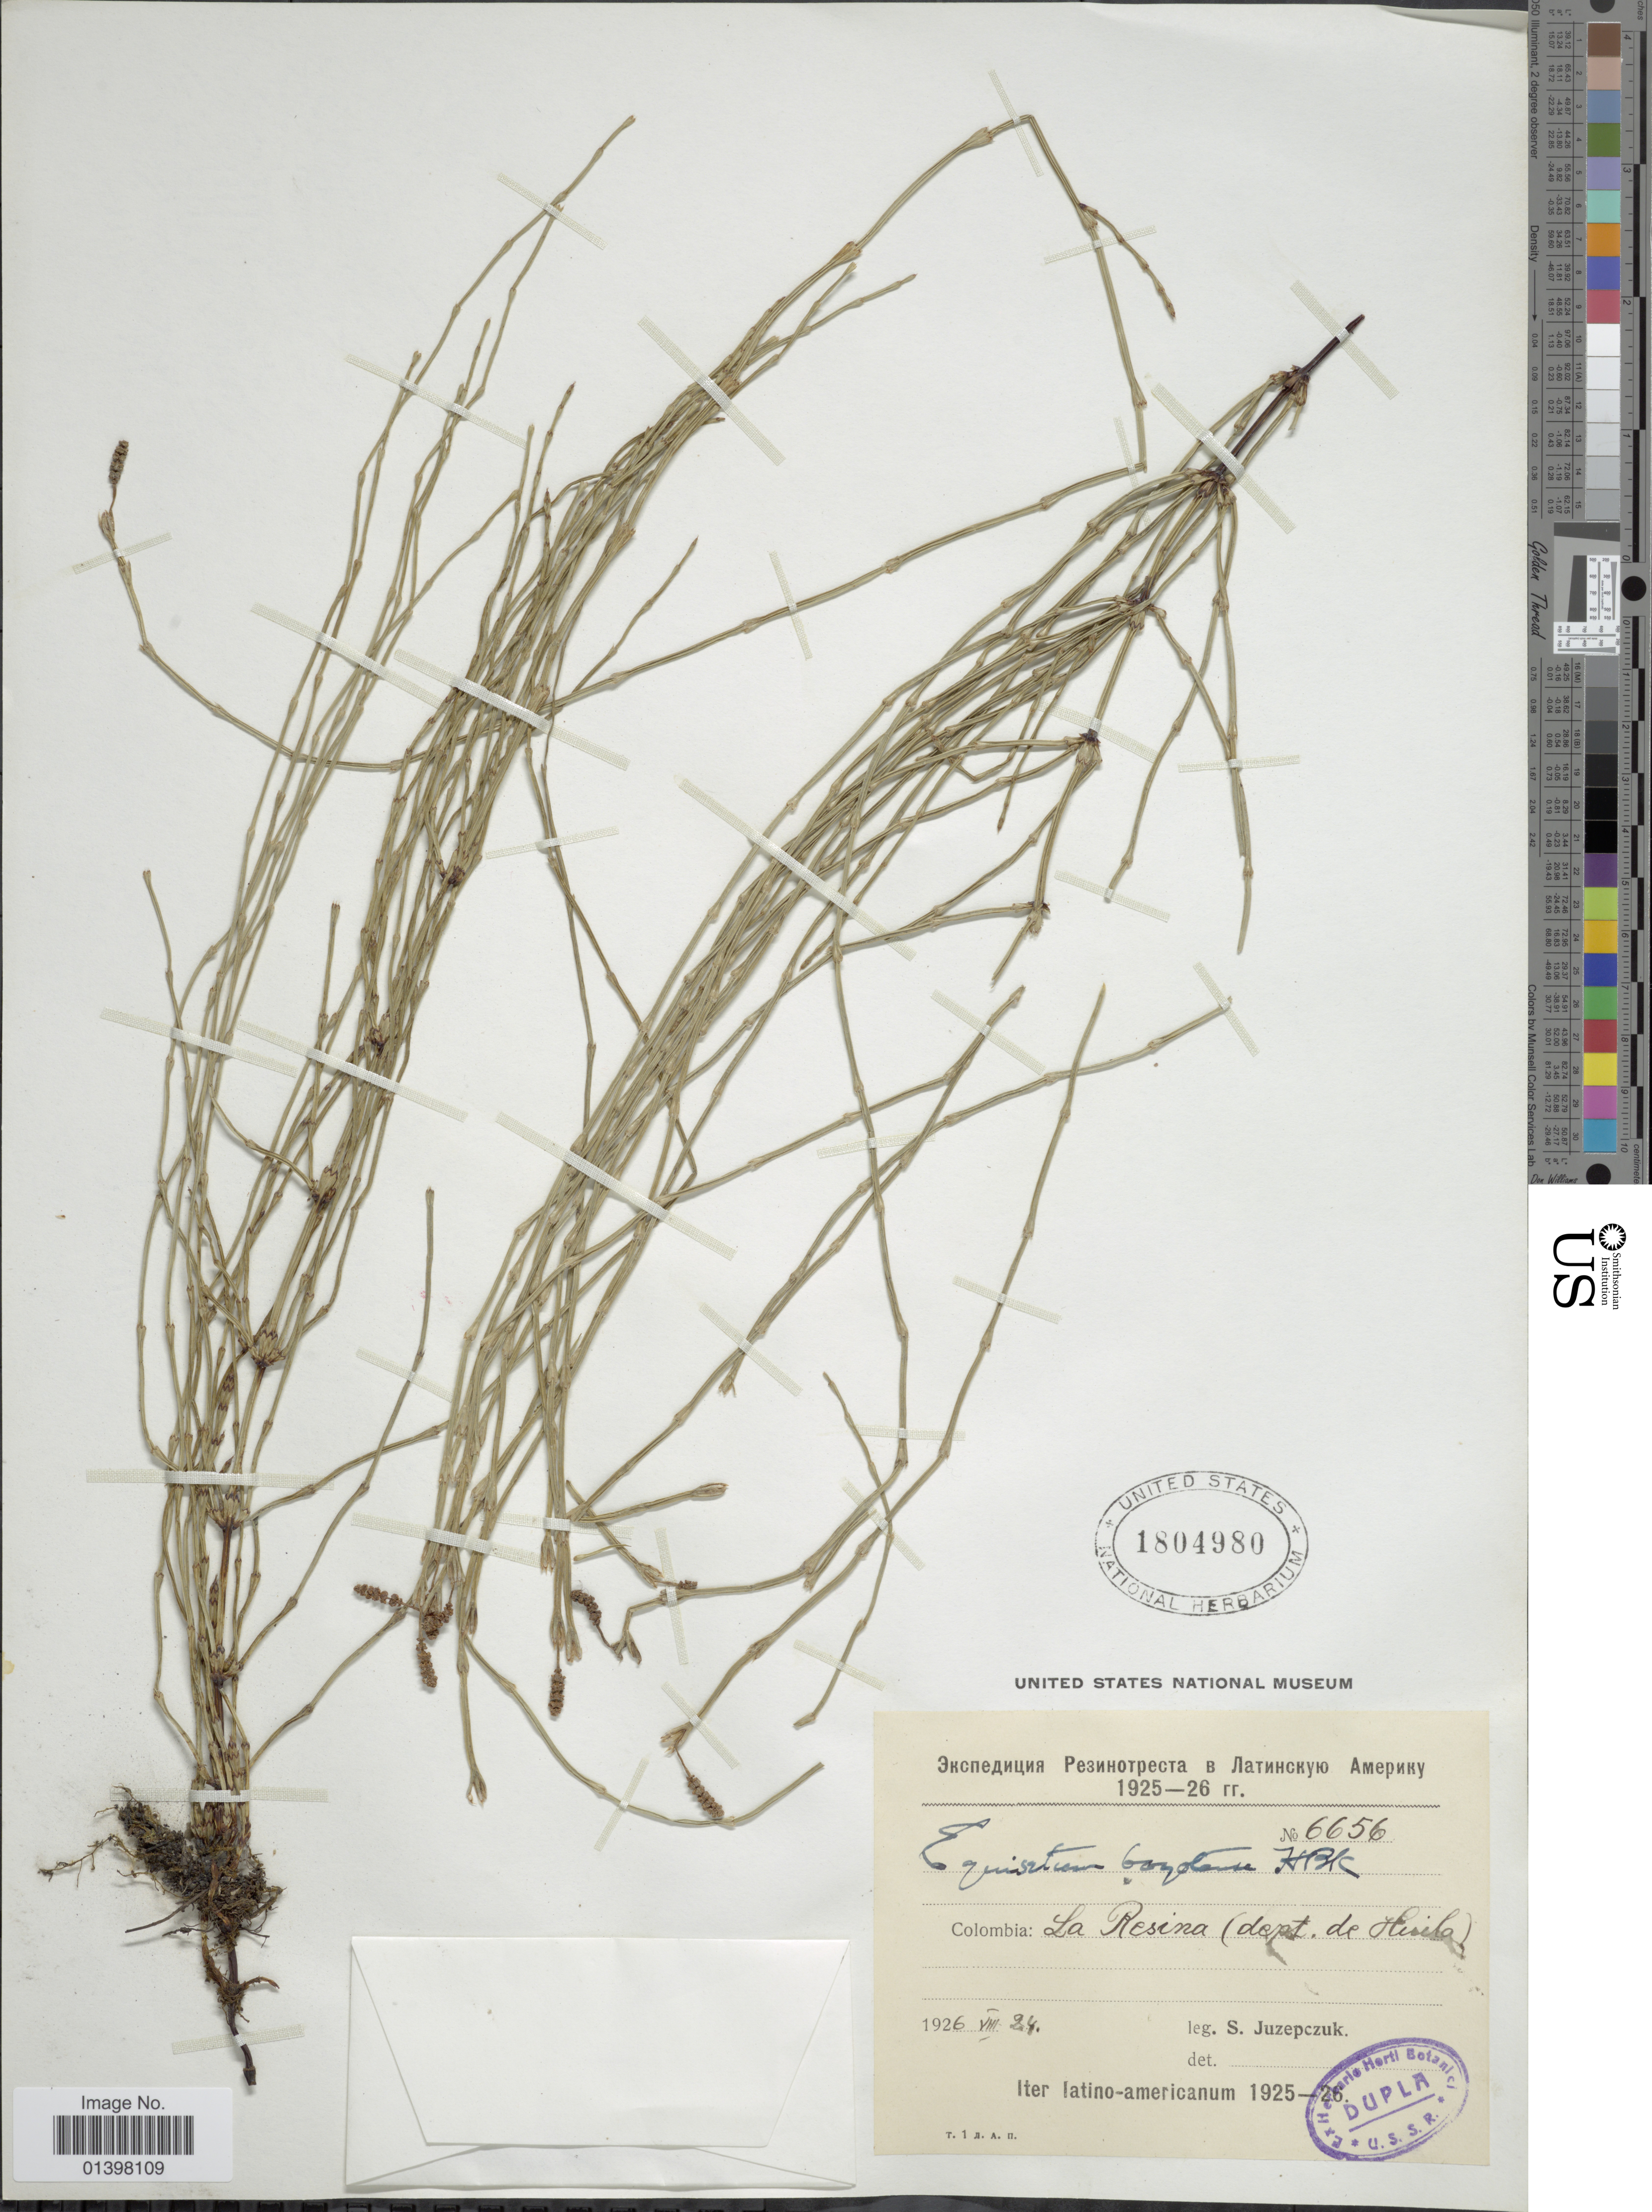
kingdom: Plantae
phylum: Tracheophyta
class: Polypodiopsida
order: Equisetales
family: Equisetaceae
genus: Equisetum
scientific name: Equisetum bogotense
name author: Kunth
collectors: S. V. Juzepczuk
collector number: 6656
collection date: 1926-08-24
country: Colombia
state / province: Huila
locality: La Resina (dept de Huila)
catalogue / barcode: US 1804980